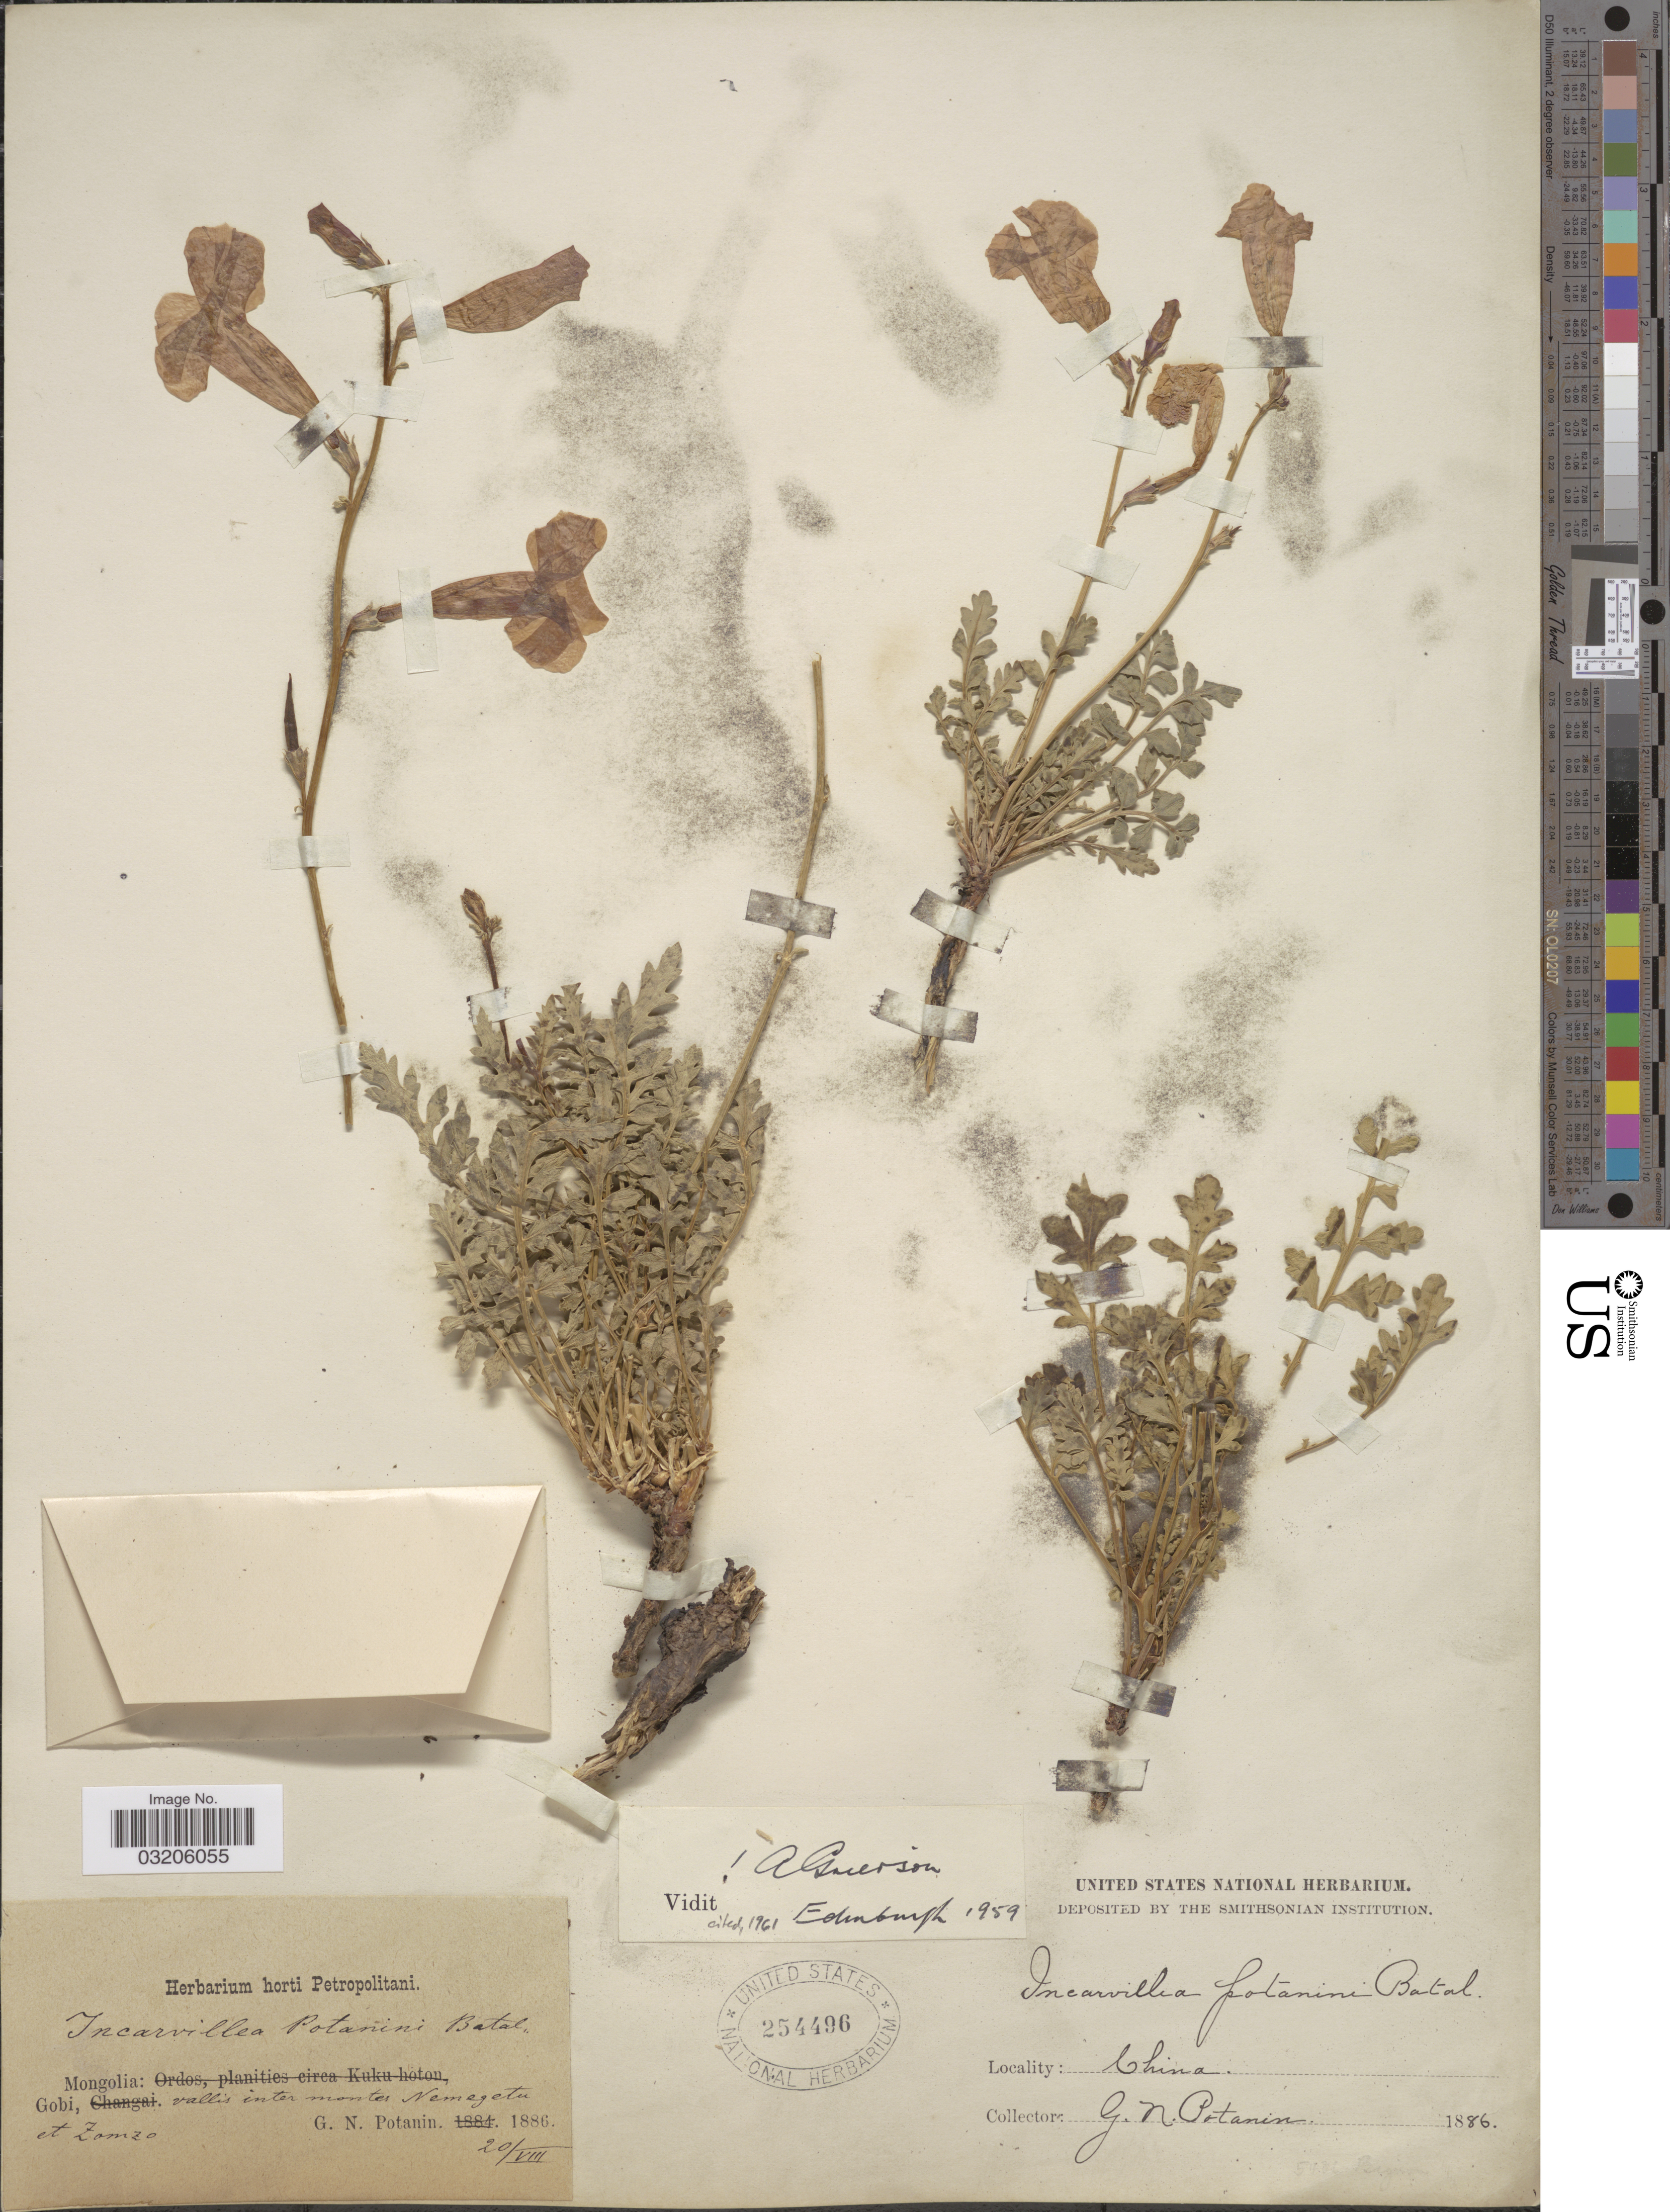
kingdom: Plantae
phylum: Tracheophyta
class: Magnoliopsida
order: Lamiales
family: Bignoniaceae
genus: Incarvillea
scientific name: Incarvillea potaninii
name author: Batalin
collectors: G. Potanin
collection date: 1886-08-20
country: China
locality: Mongolia: Gobi, vallis inter montes Nemegetu et Zomzo.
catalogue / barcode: US 254496